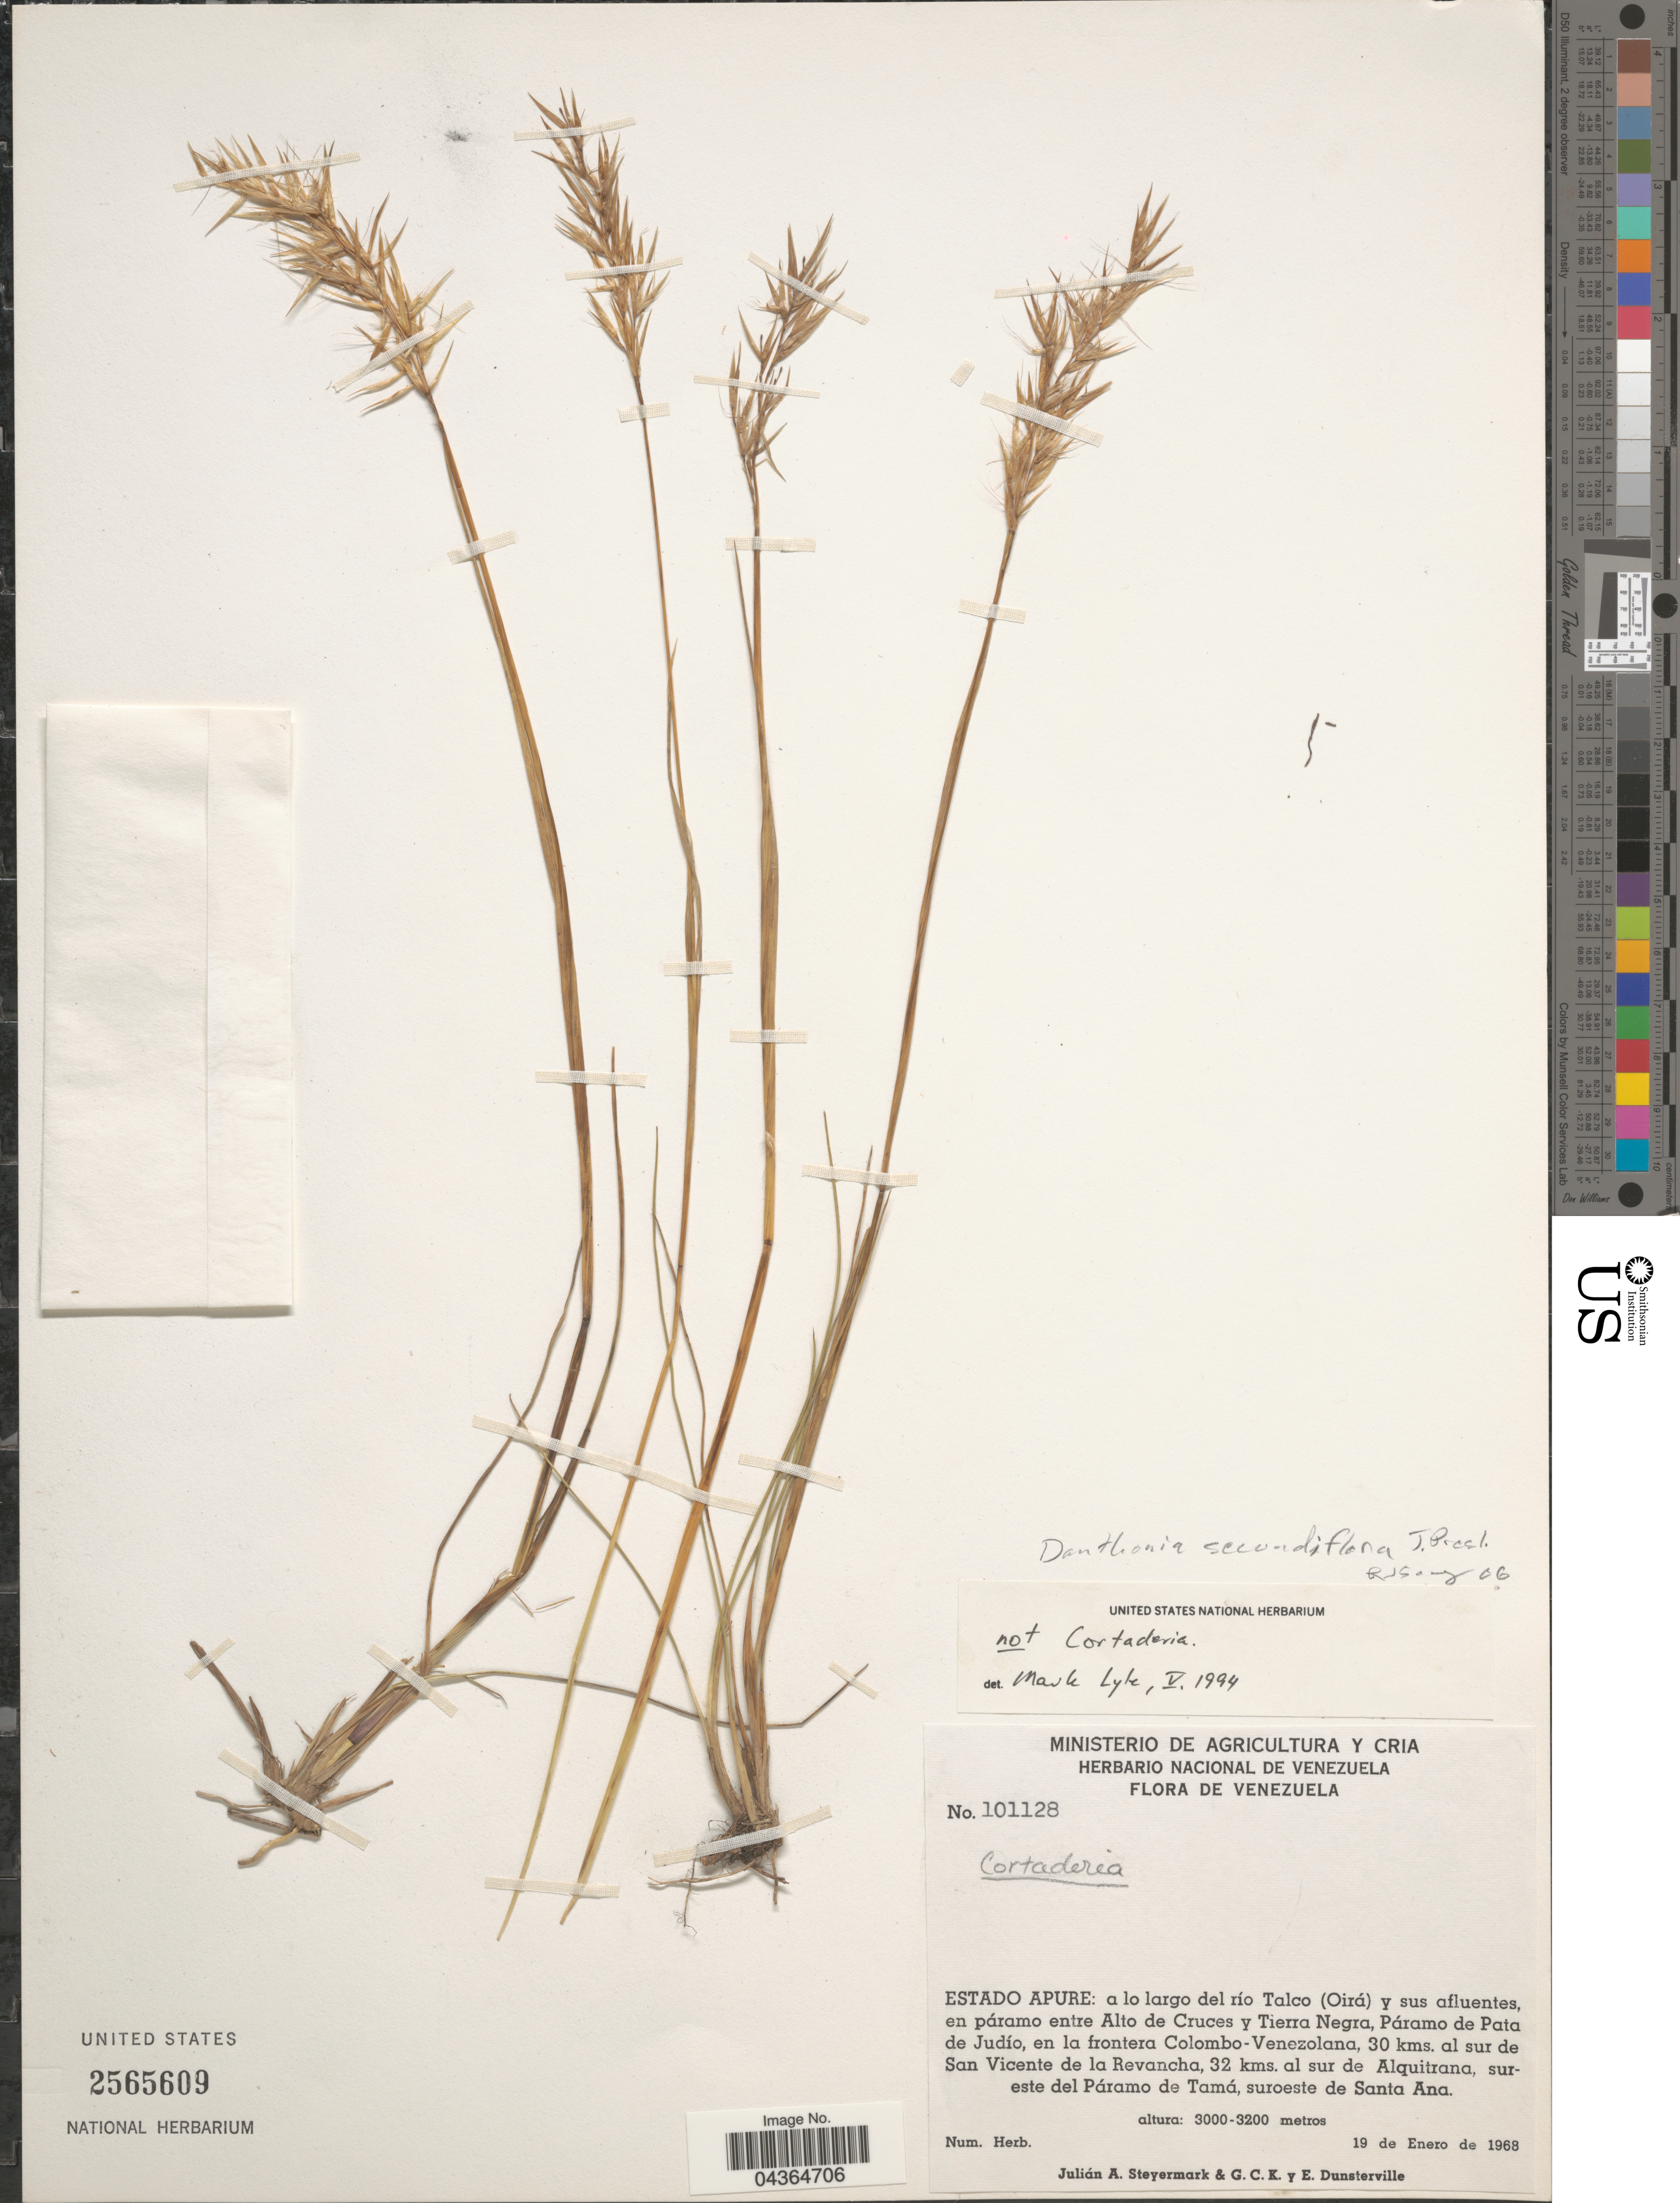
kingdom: Plantae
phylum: Tracheophyta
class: Liliopsida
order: Poales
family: Poaceae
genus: Danthonia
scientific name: Danthonia secundiflora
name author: J. Presl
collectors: J. Steyermark, G. C. K. Dunsterville & E. Dunsterville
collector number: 101128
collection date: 1968-01-19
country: Venezuela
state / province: Apure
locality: A lo largo del río Talco (Oirá) y sus afluentes, en páramo entre Alto de Cruces y Tierra Negra, Páramo de Pata de Judío, en la frontera Colombo-Venezolana, 30 kms. al sur de San Vicente de la Revancha, 32 kms. al sur de Alquitrana, sureste del Páramo de Tamá, suroeste de Santa Ana.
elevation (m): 3000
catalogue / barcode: US 2565609